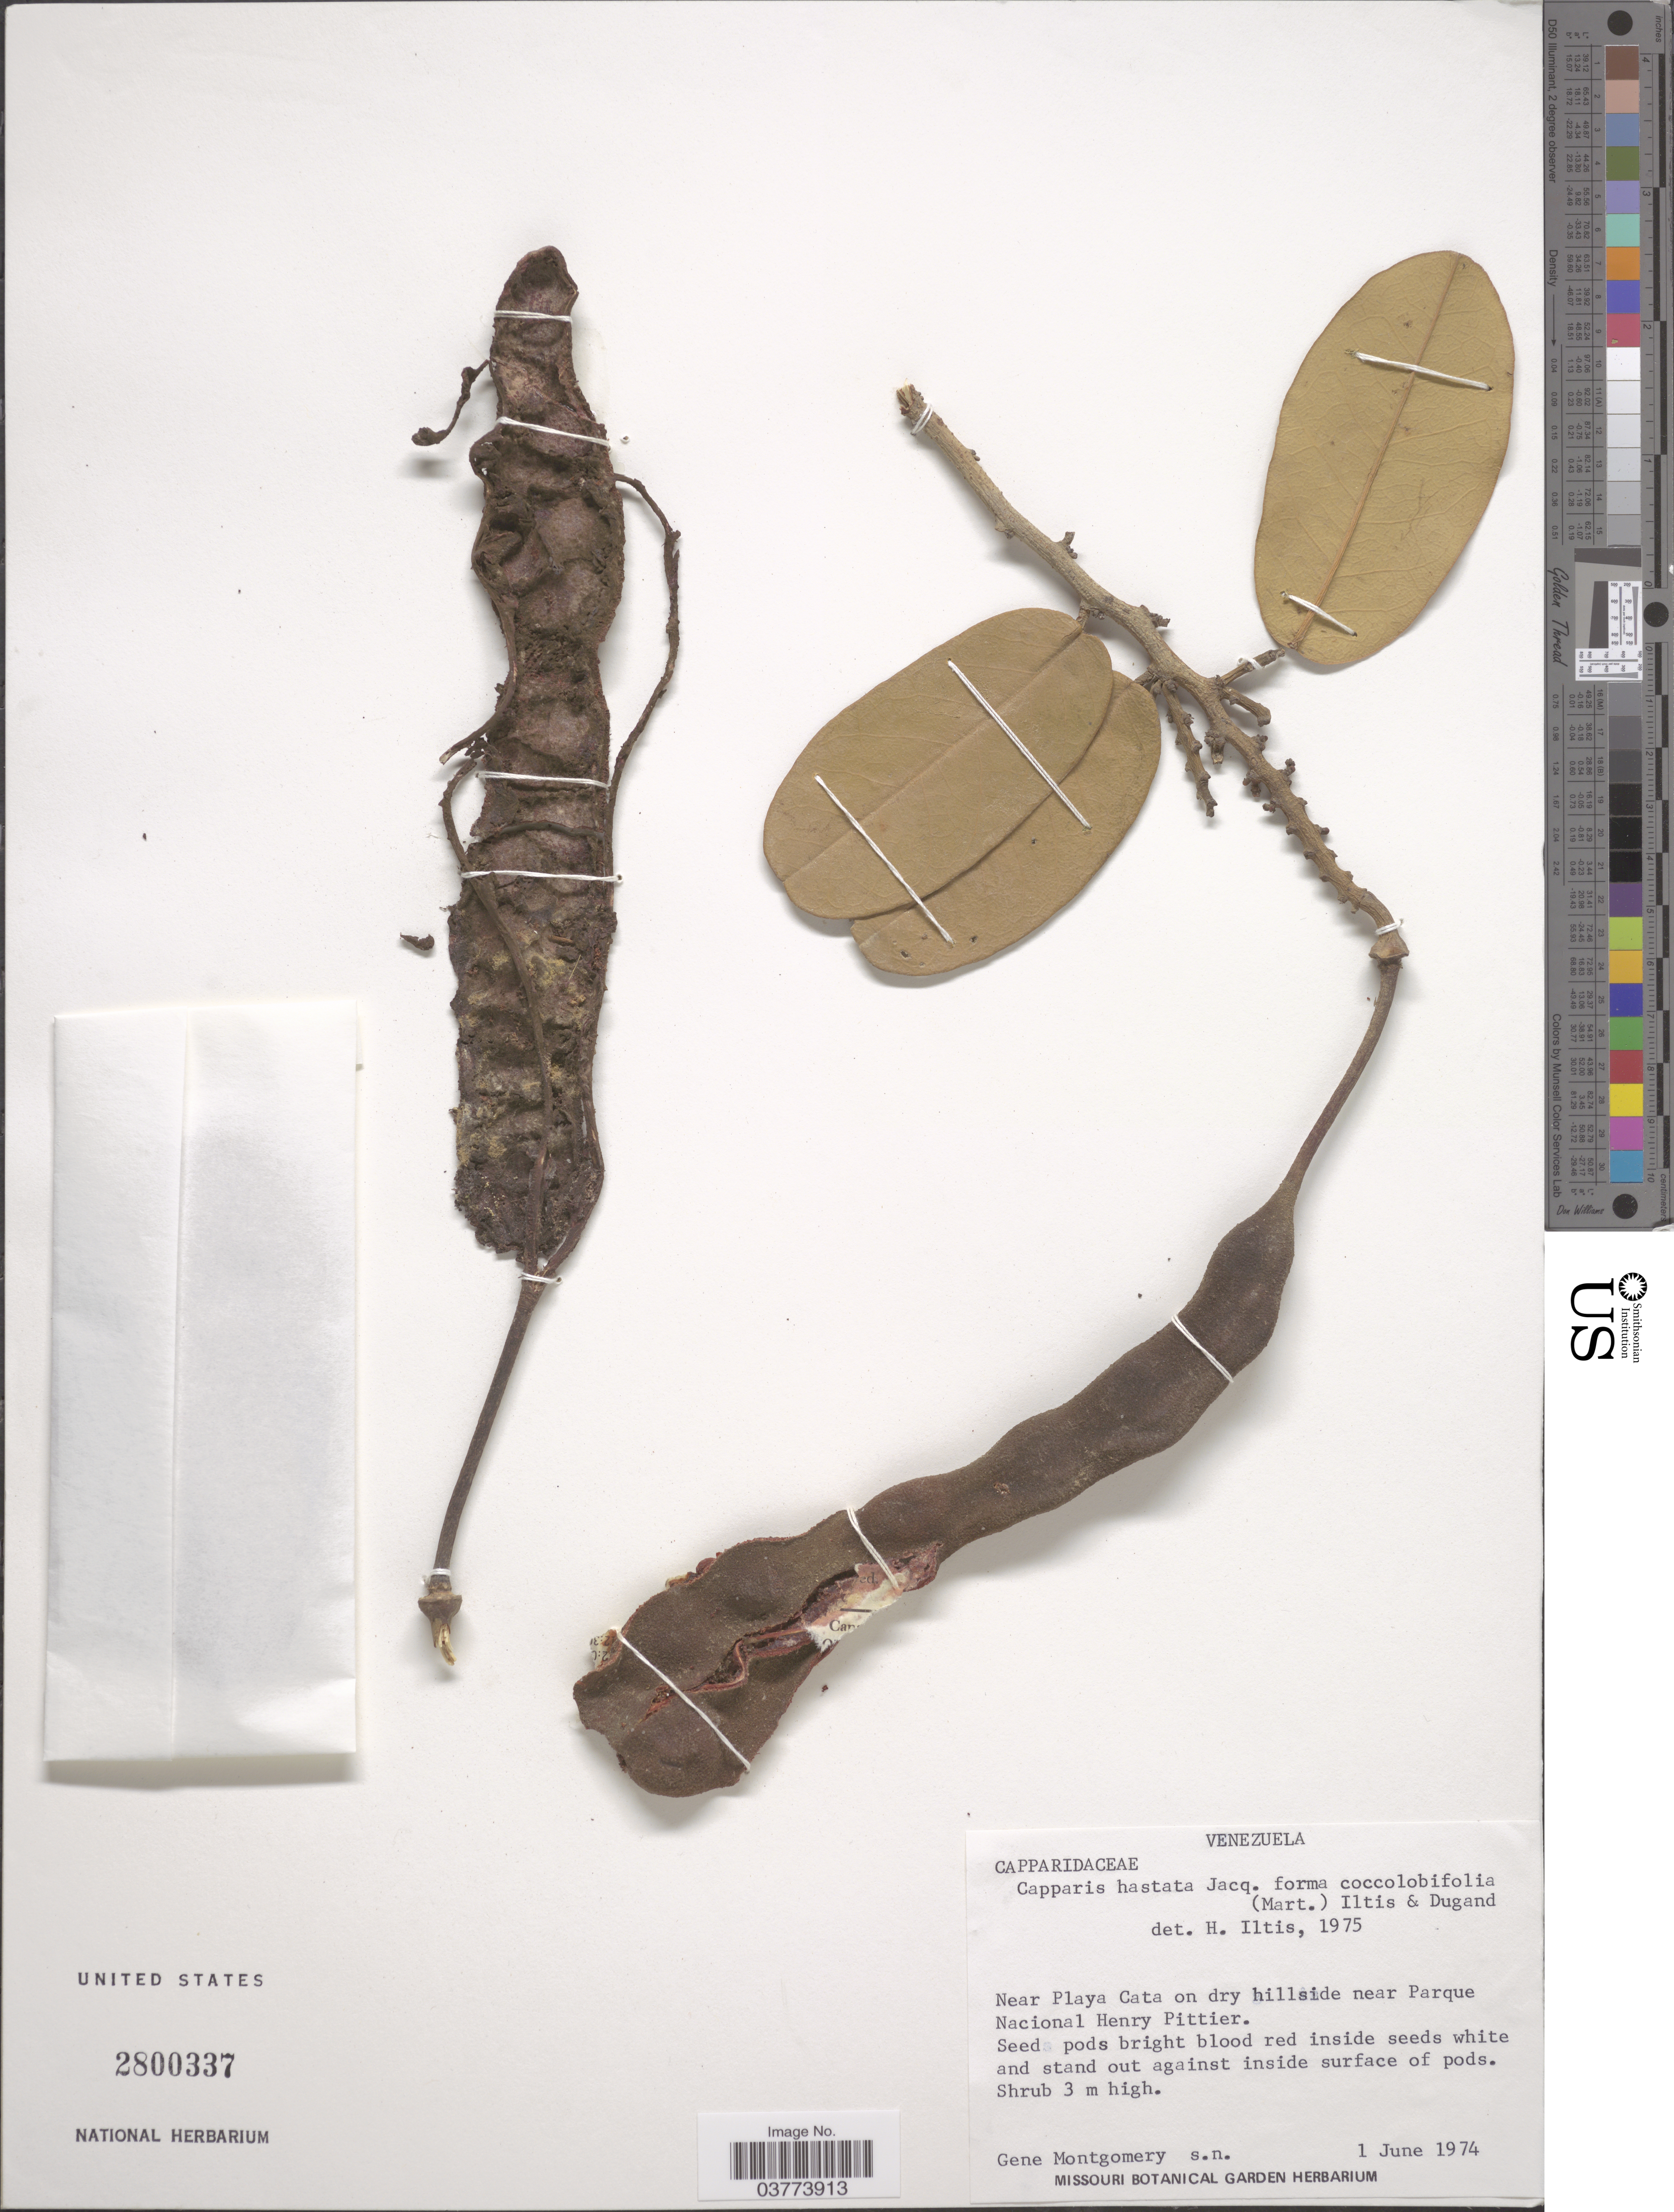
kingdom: Plantae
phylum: Tracheophyta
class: Magnoliopsida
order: Brassicales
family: Capparaceae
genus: Cynophalla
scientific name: Cynophalla hastata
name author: (Jacq.) J. Presl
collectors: G. Montgomery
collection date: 1974-06-01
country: Venezuela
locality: Near Playa Cata on dry hillside near Parque Nacional Henry Pittier.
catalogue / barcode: US 2800337